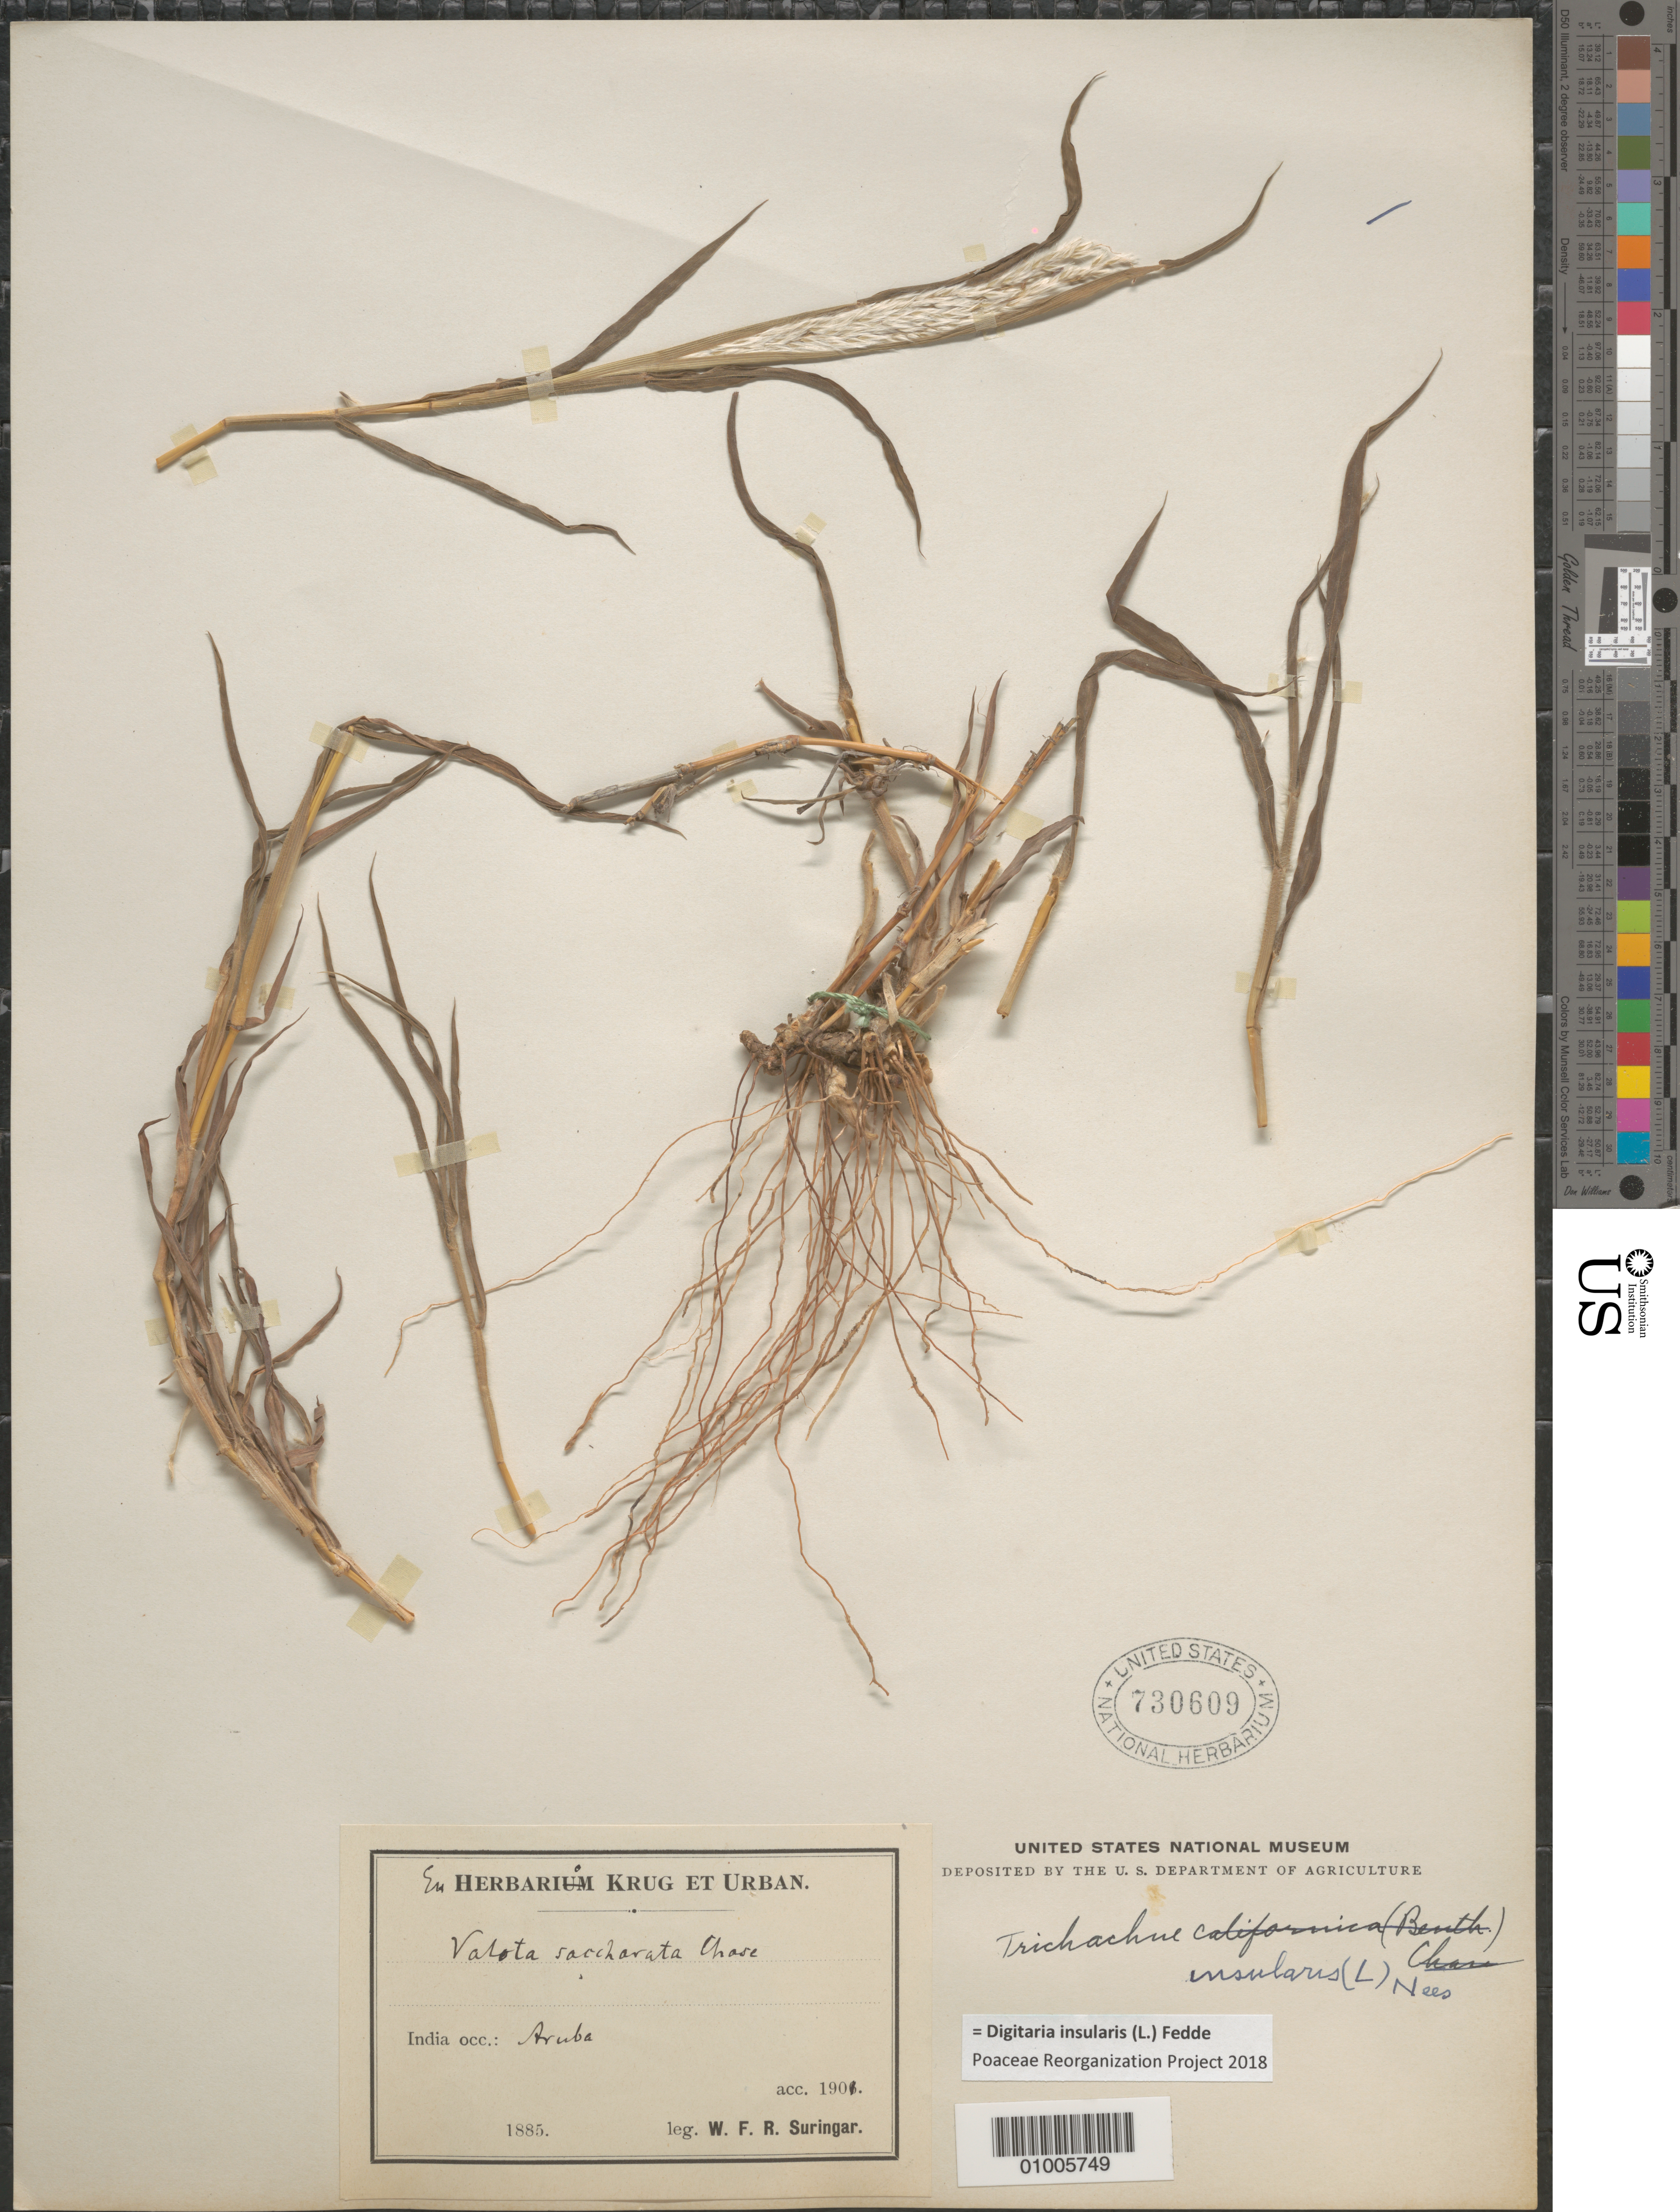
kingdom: Plantae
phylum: Tracheophyta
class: Liliopsida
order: Poales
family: Poaceae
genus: Digitaria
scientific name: Digitaria insularis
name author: (L.) Mez ex Ekman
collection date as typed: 1901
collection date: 1901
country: Aruba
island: Aruba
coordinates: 0 N, 0 E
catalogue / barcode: US 730609